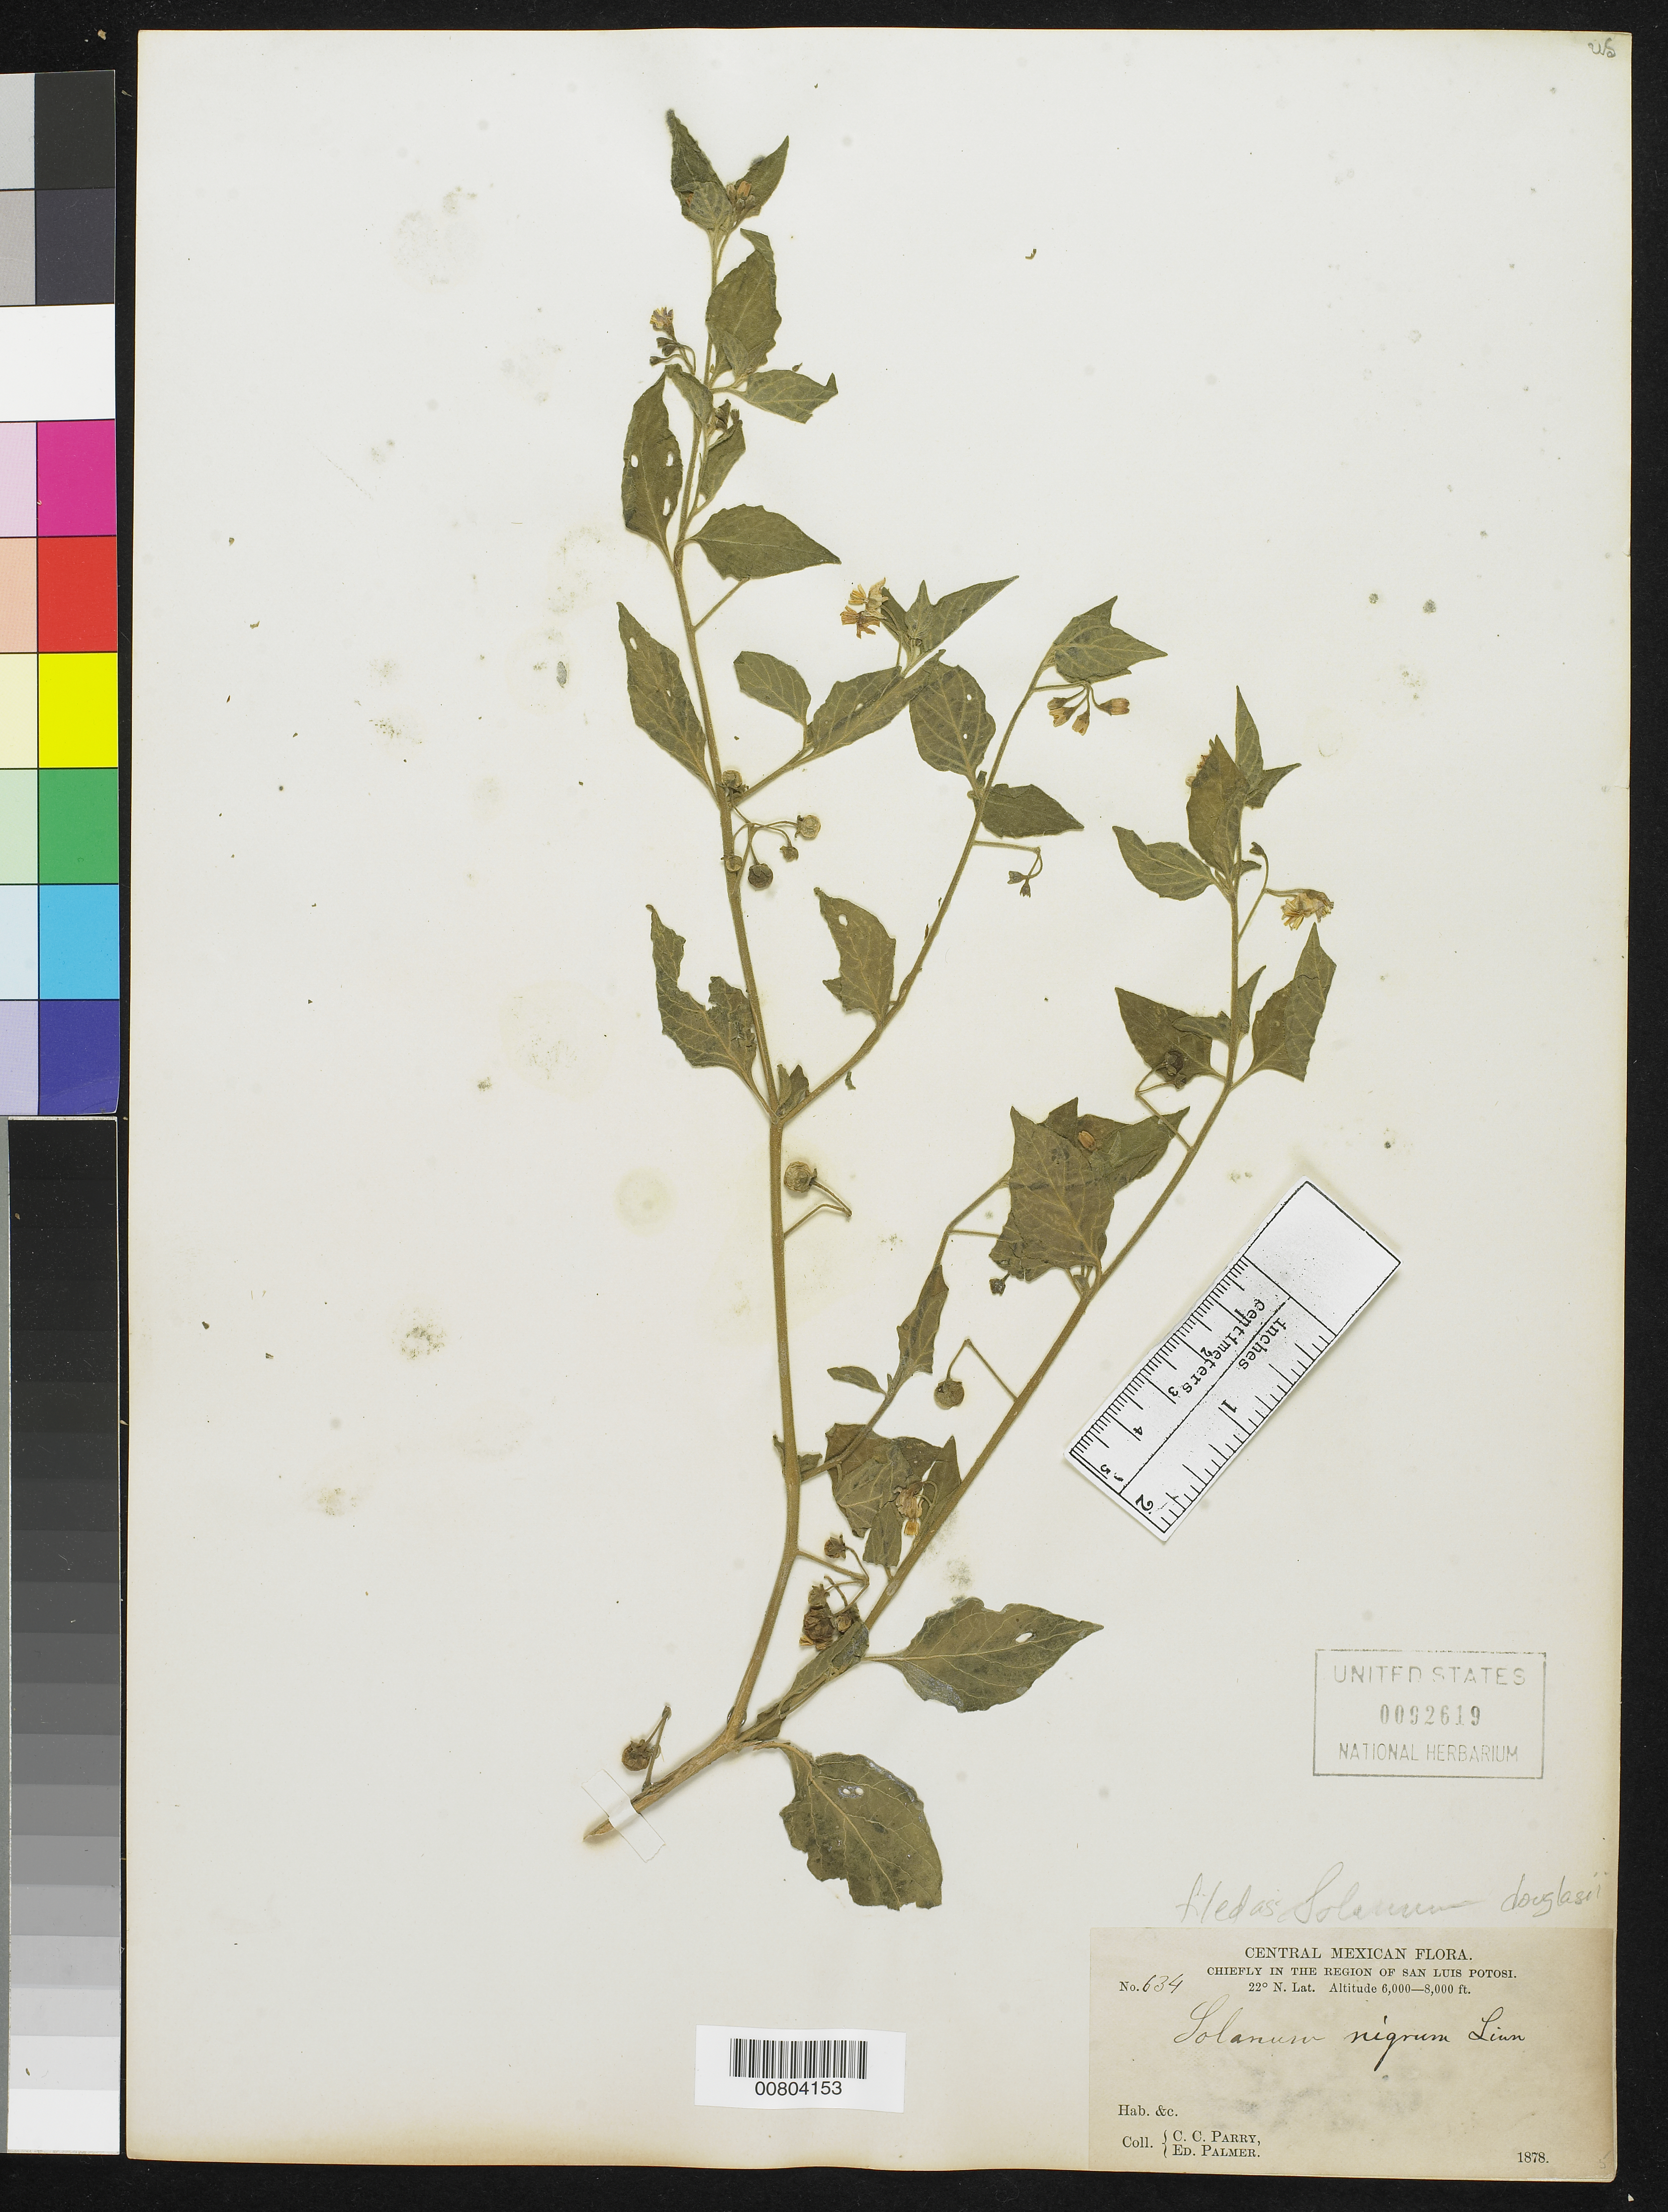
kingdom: Plantae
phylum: Tracheophyta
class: Magnoliopsida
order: Solanales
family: Solanaceae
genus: Solanum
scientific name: Solanum nigrescens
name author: M. Martens & Galeotti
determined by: Knapp, S. D.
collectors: C. C. Parry & E. Palmer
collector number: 634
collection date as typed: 1878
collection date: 1878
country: Mexico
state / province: San Luis Potosí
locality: Chiefly in the region of San Luis Potosí.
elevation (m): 1829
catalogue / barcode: US 92619